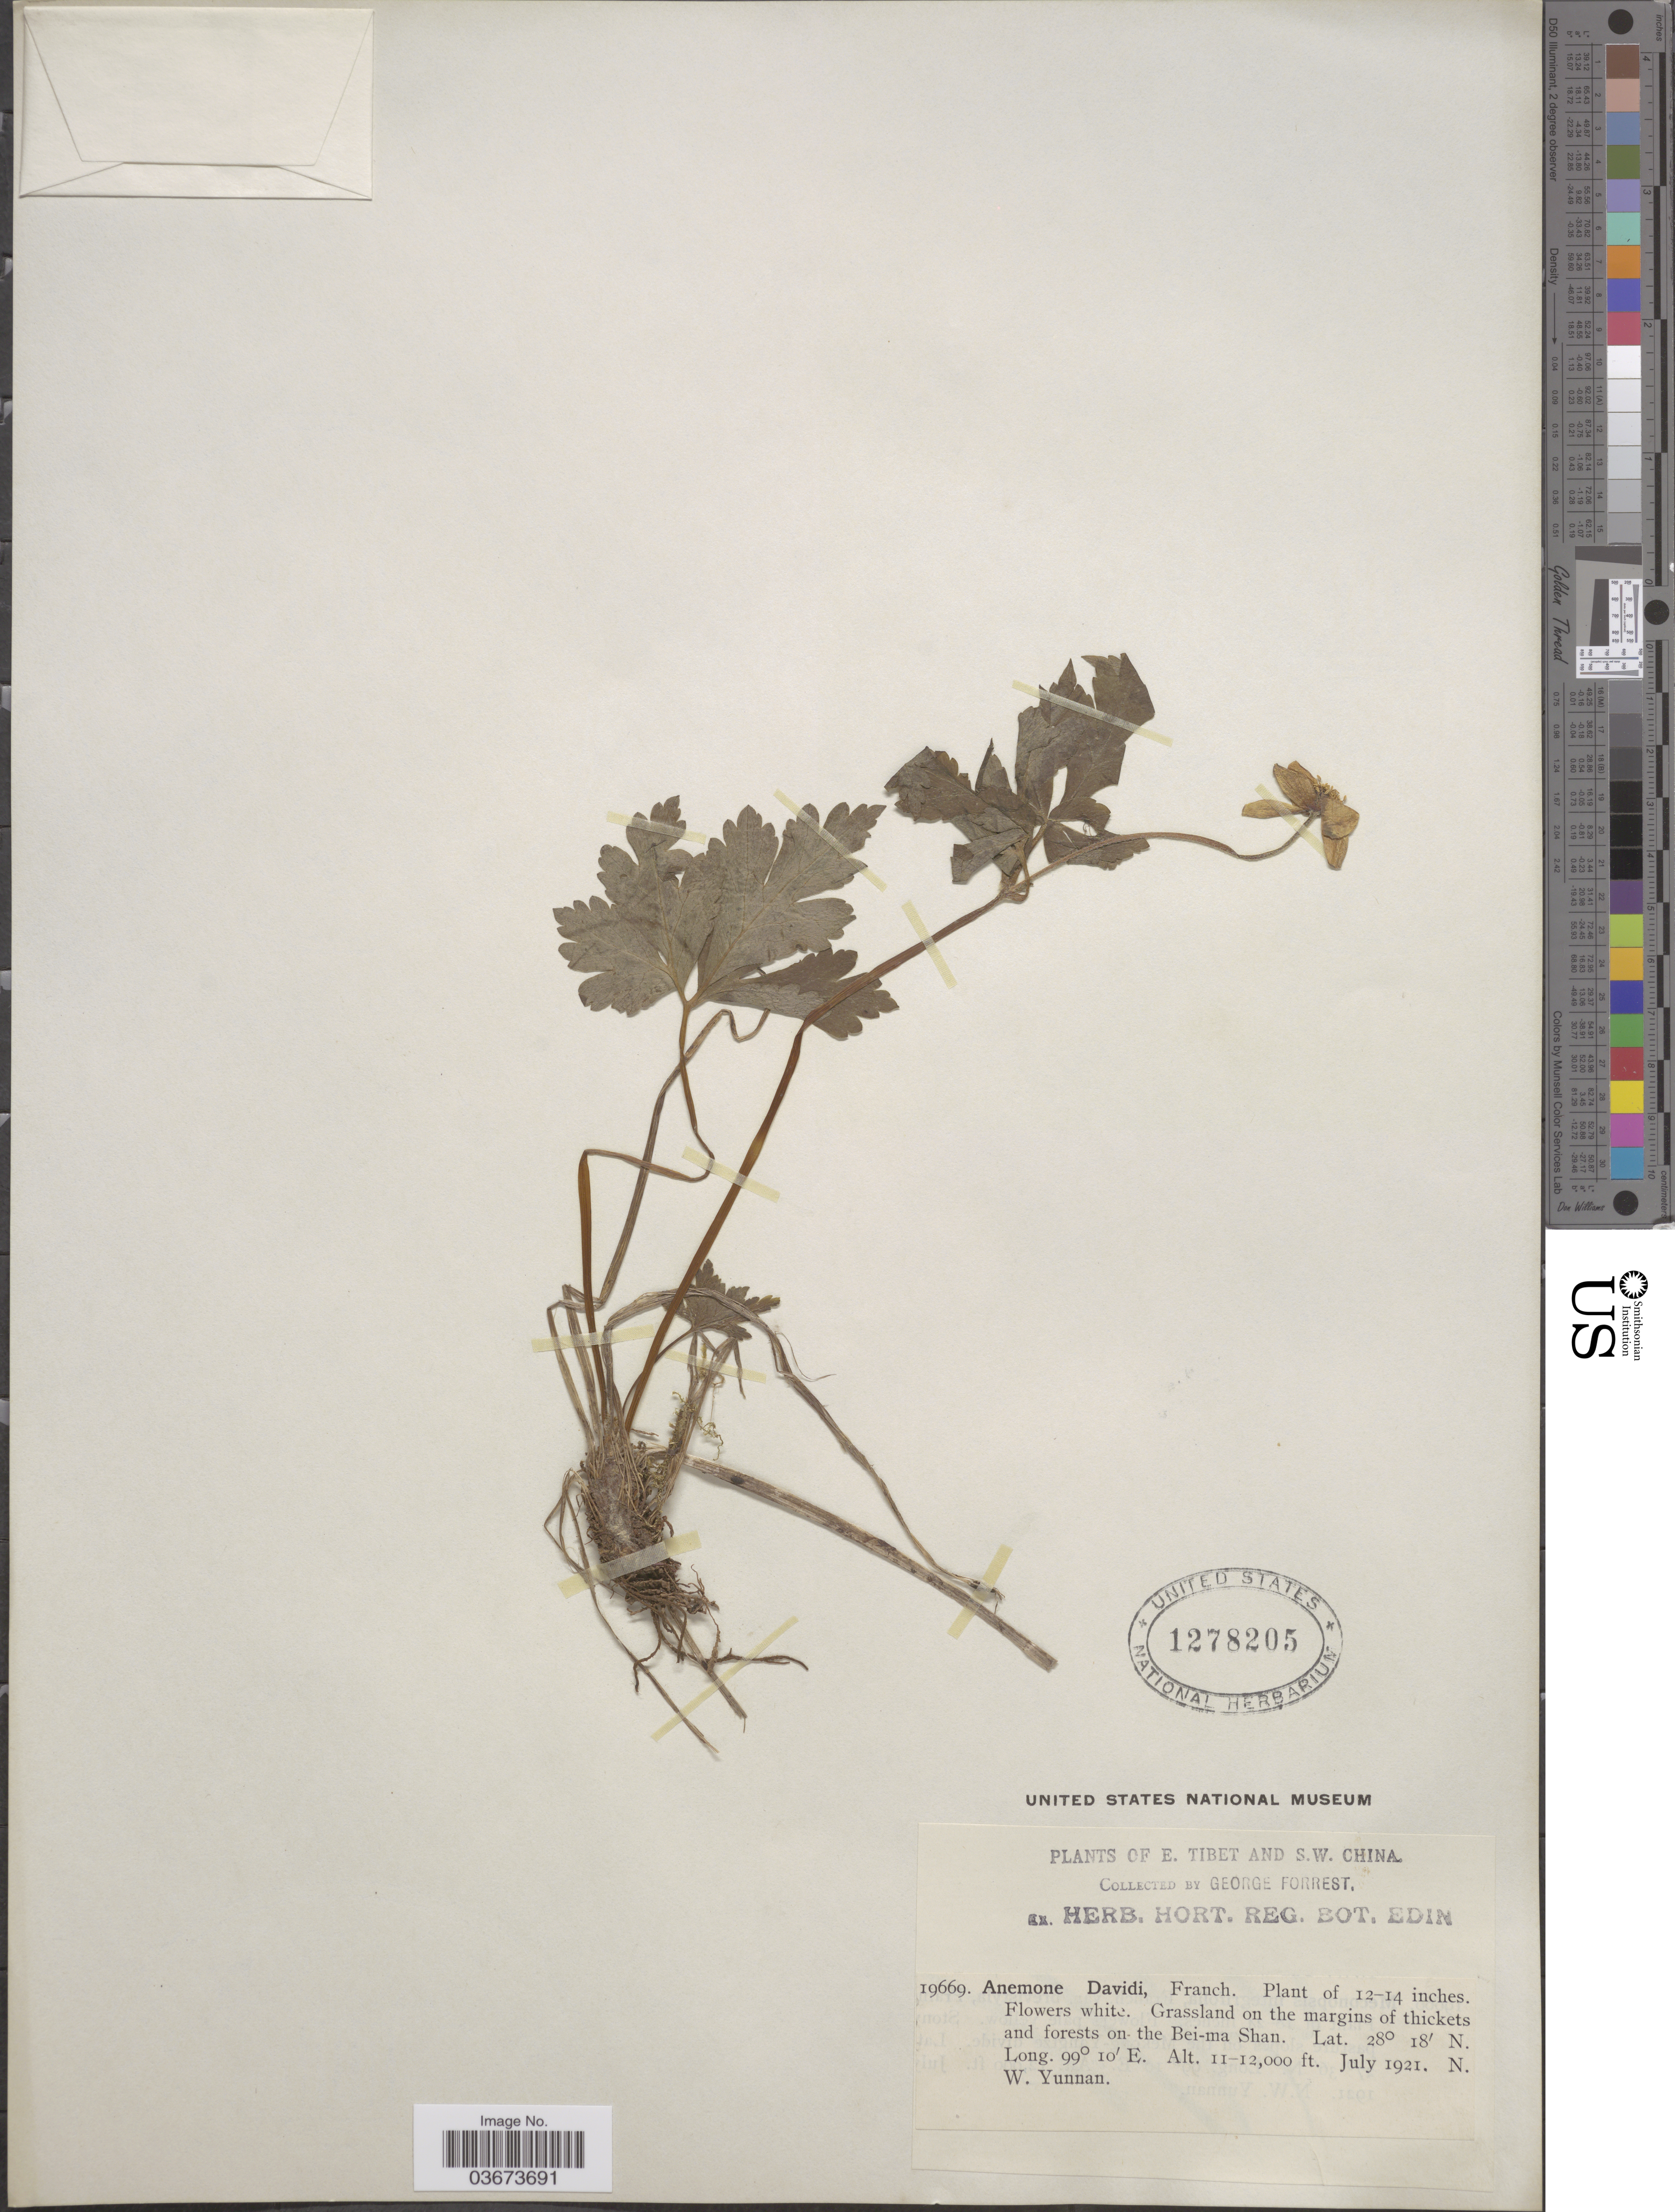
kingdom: Plantae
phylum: Tracheophyta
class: Magnoliopsida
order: Ranunculales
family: Ranunculaceae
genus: Anemone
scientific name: Anemone davidii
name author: Franch.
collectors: G. Forrest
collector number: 19669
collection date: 1921-07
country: China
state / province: Yunnan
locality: Forests on the Bei-ma Shan. N.W. Yunnan.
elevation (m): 3353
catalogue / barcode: US 1278205